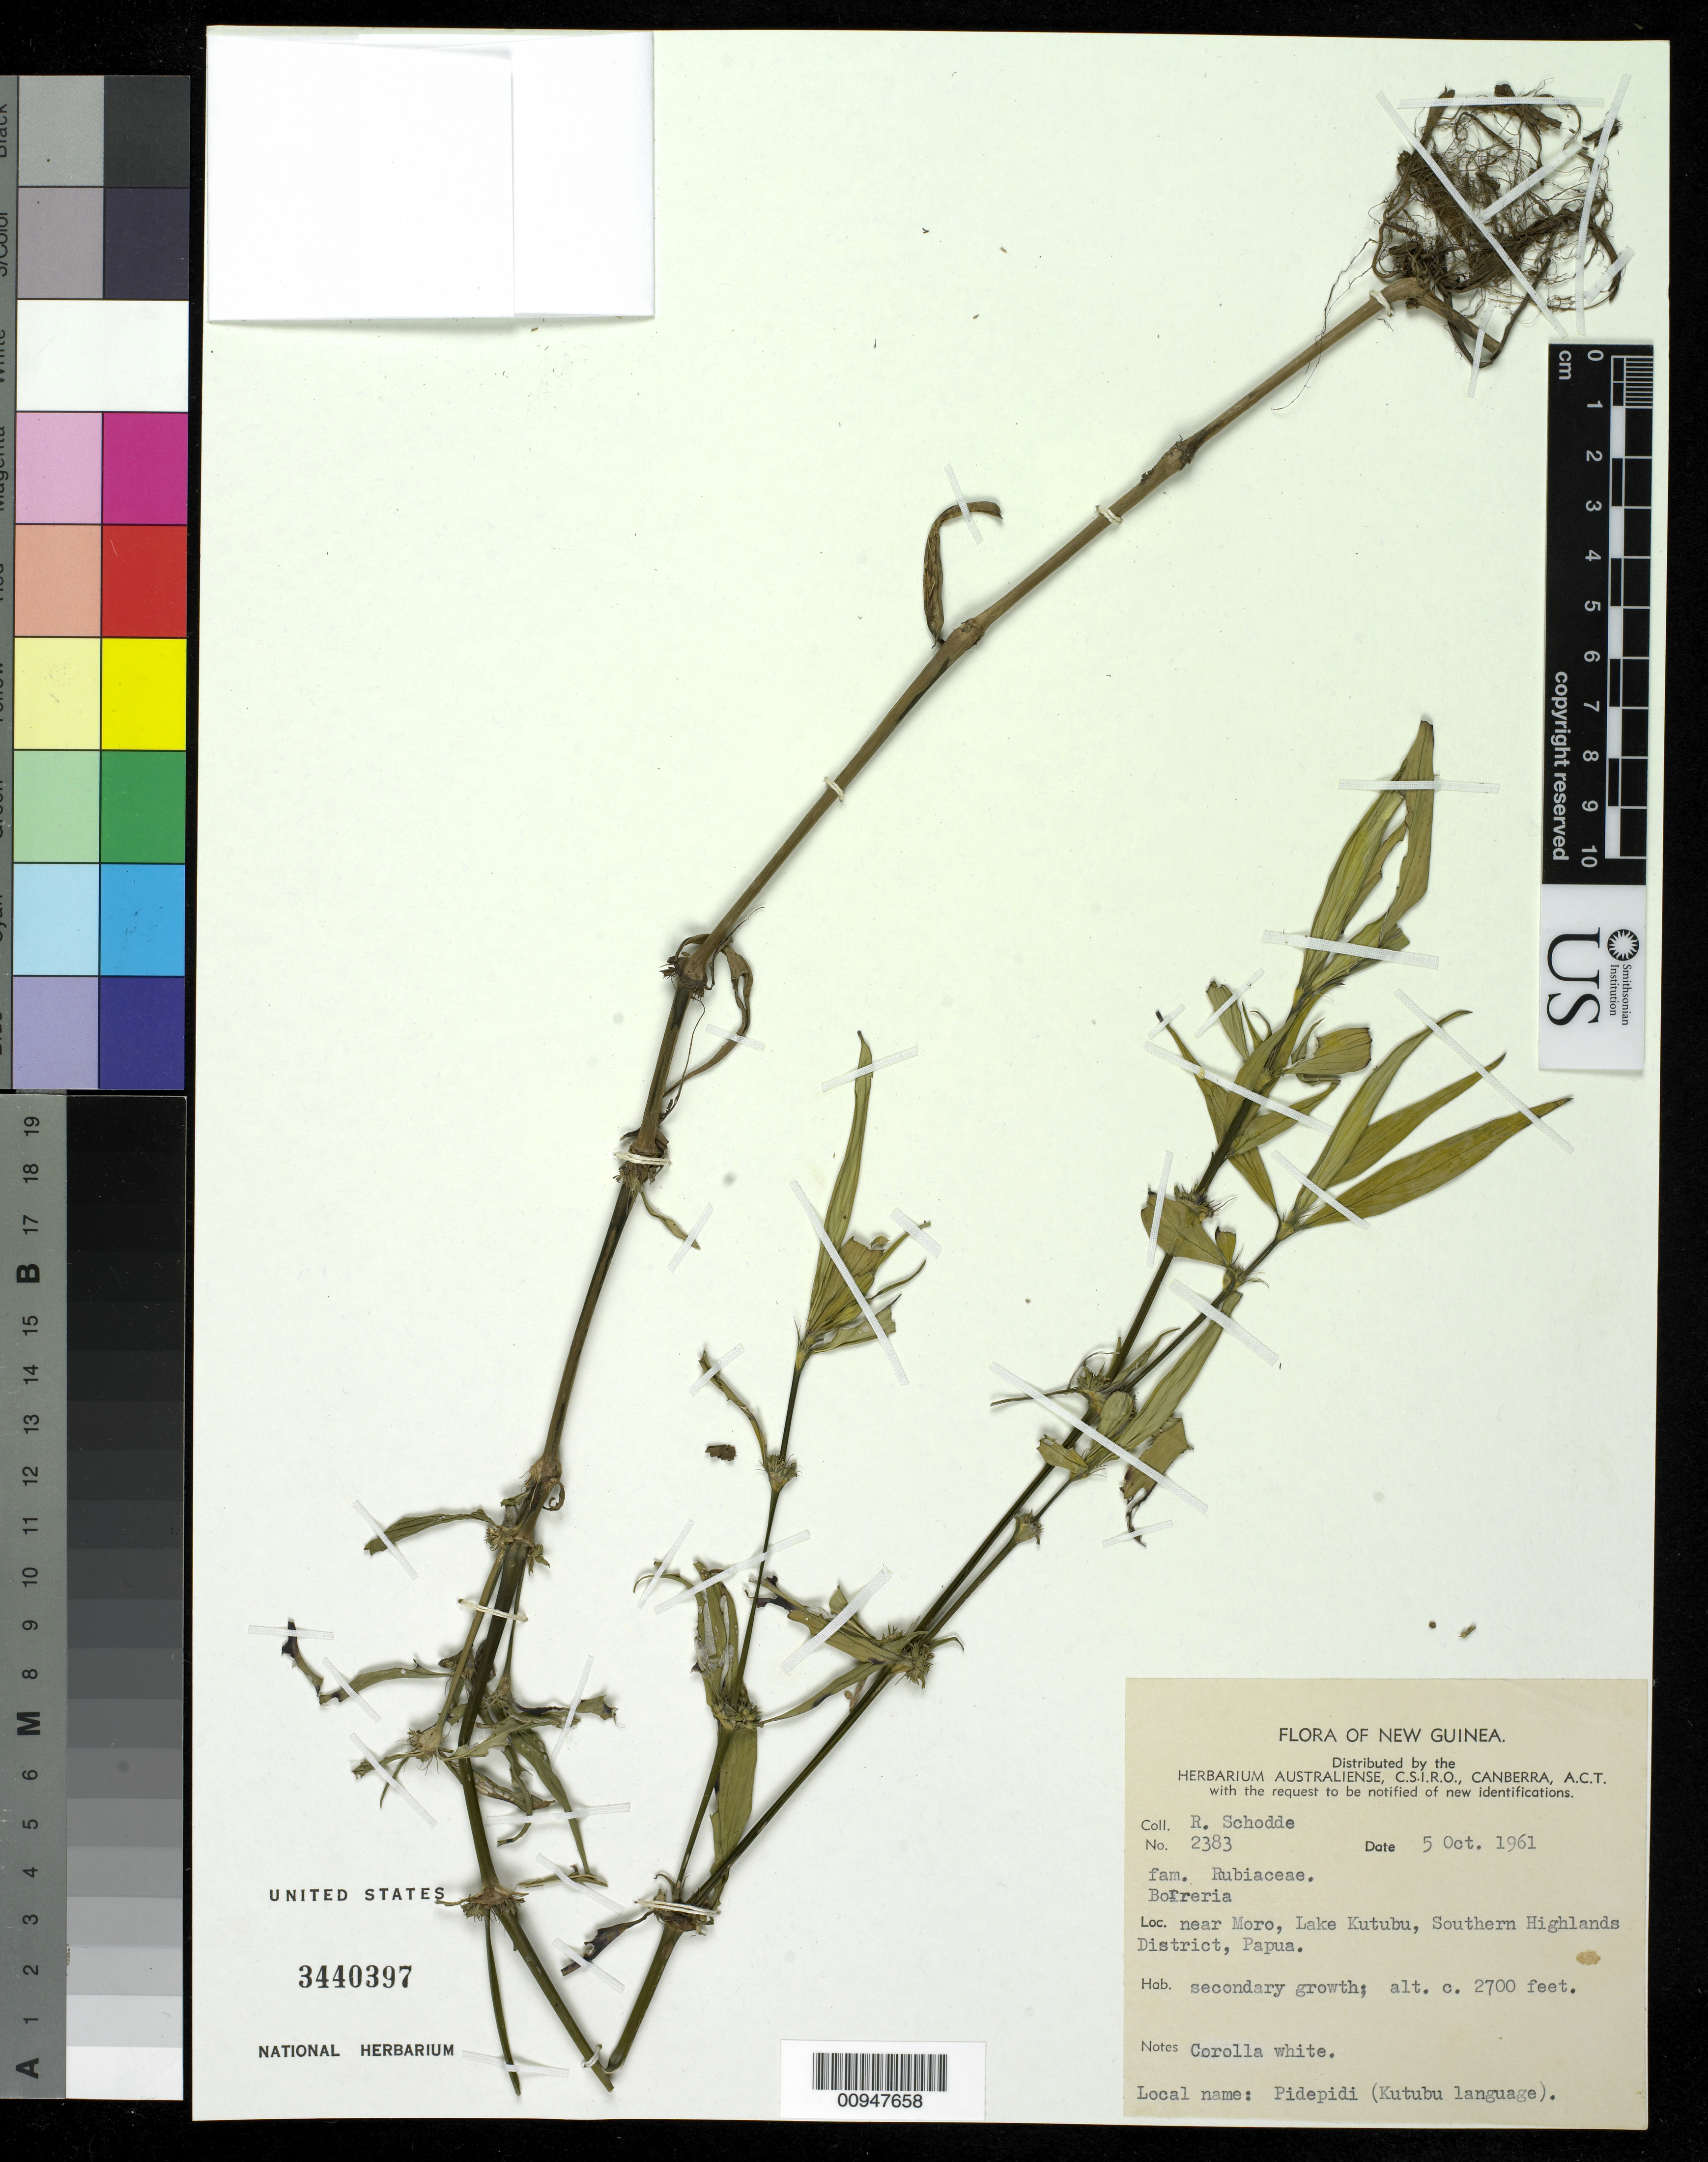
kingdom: Plantae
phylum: Tracheophyta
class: Magnoliopsida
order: Gentianales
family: Rubiaceae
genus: Borreria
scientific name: Borreria sp.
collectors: R. Schodde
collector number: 2383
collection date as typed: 05 Oct 1961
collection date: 1961-10-05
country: Papua New Guinea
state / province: Southern Highlands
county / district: Lake Kutubu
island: New Guinea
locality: near Moro, lake Kutubu, Southern highlands district, Papua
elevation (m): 823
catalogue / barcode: US 3440397